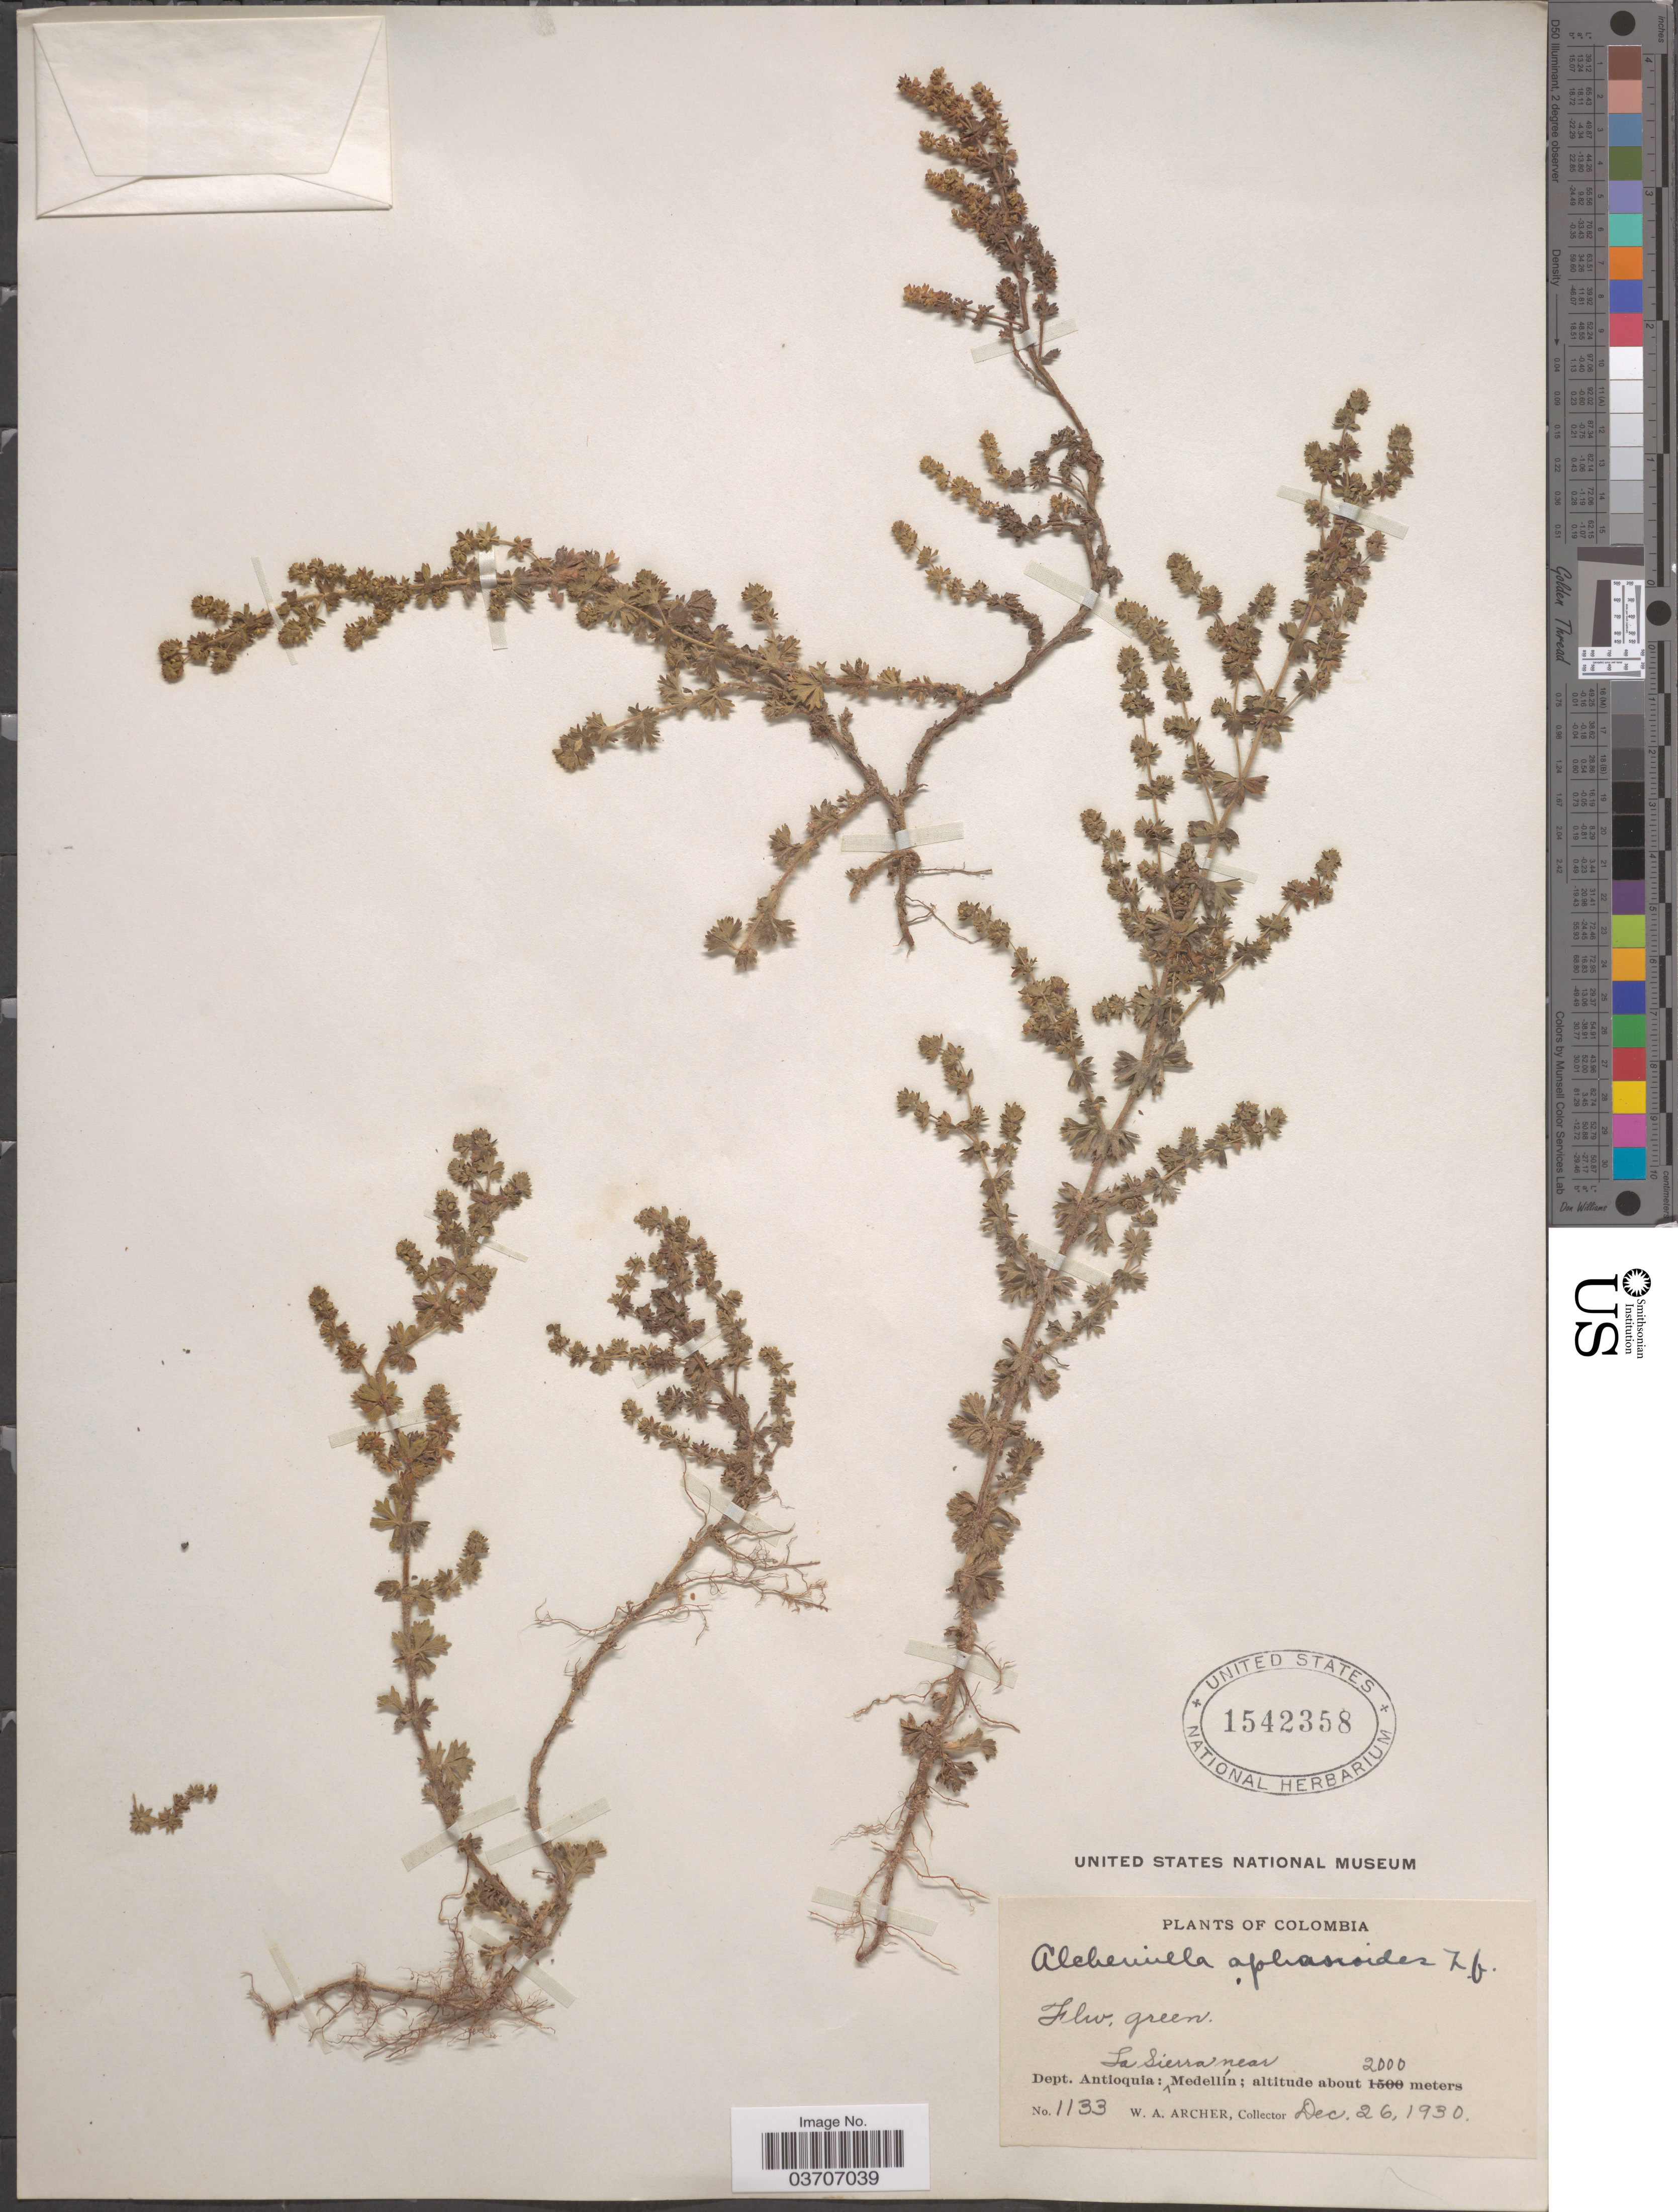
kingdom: Plantae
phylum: Tracheophyta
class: Magnoliopsida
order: Rosales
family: Rosaceae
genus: Lachemilla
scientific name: Lachemilla aphanoides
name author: (Mutis ex L. f.) Rothm.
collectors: W. Archer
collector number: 1133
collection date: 1930-12-26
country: Colombia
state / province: Antioquia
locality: Dept. Antioquia: La Sierra near Medellín.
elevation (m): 2000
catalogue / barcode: US 1542358